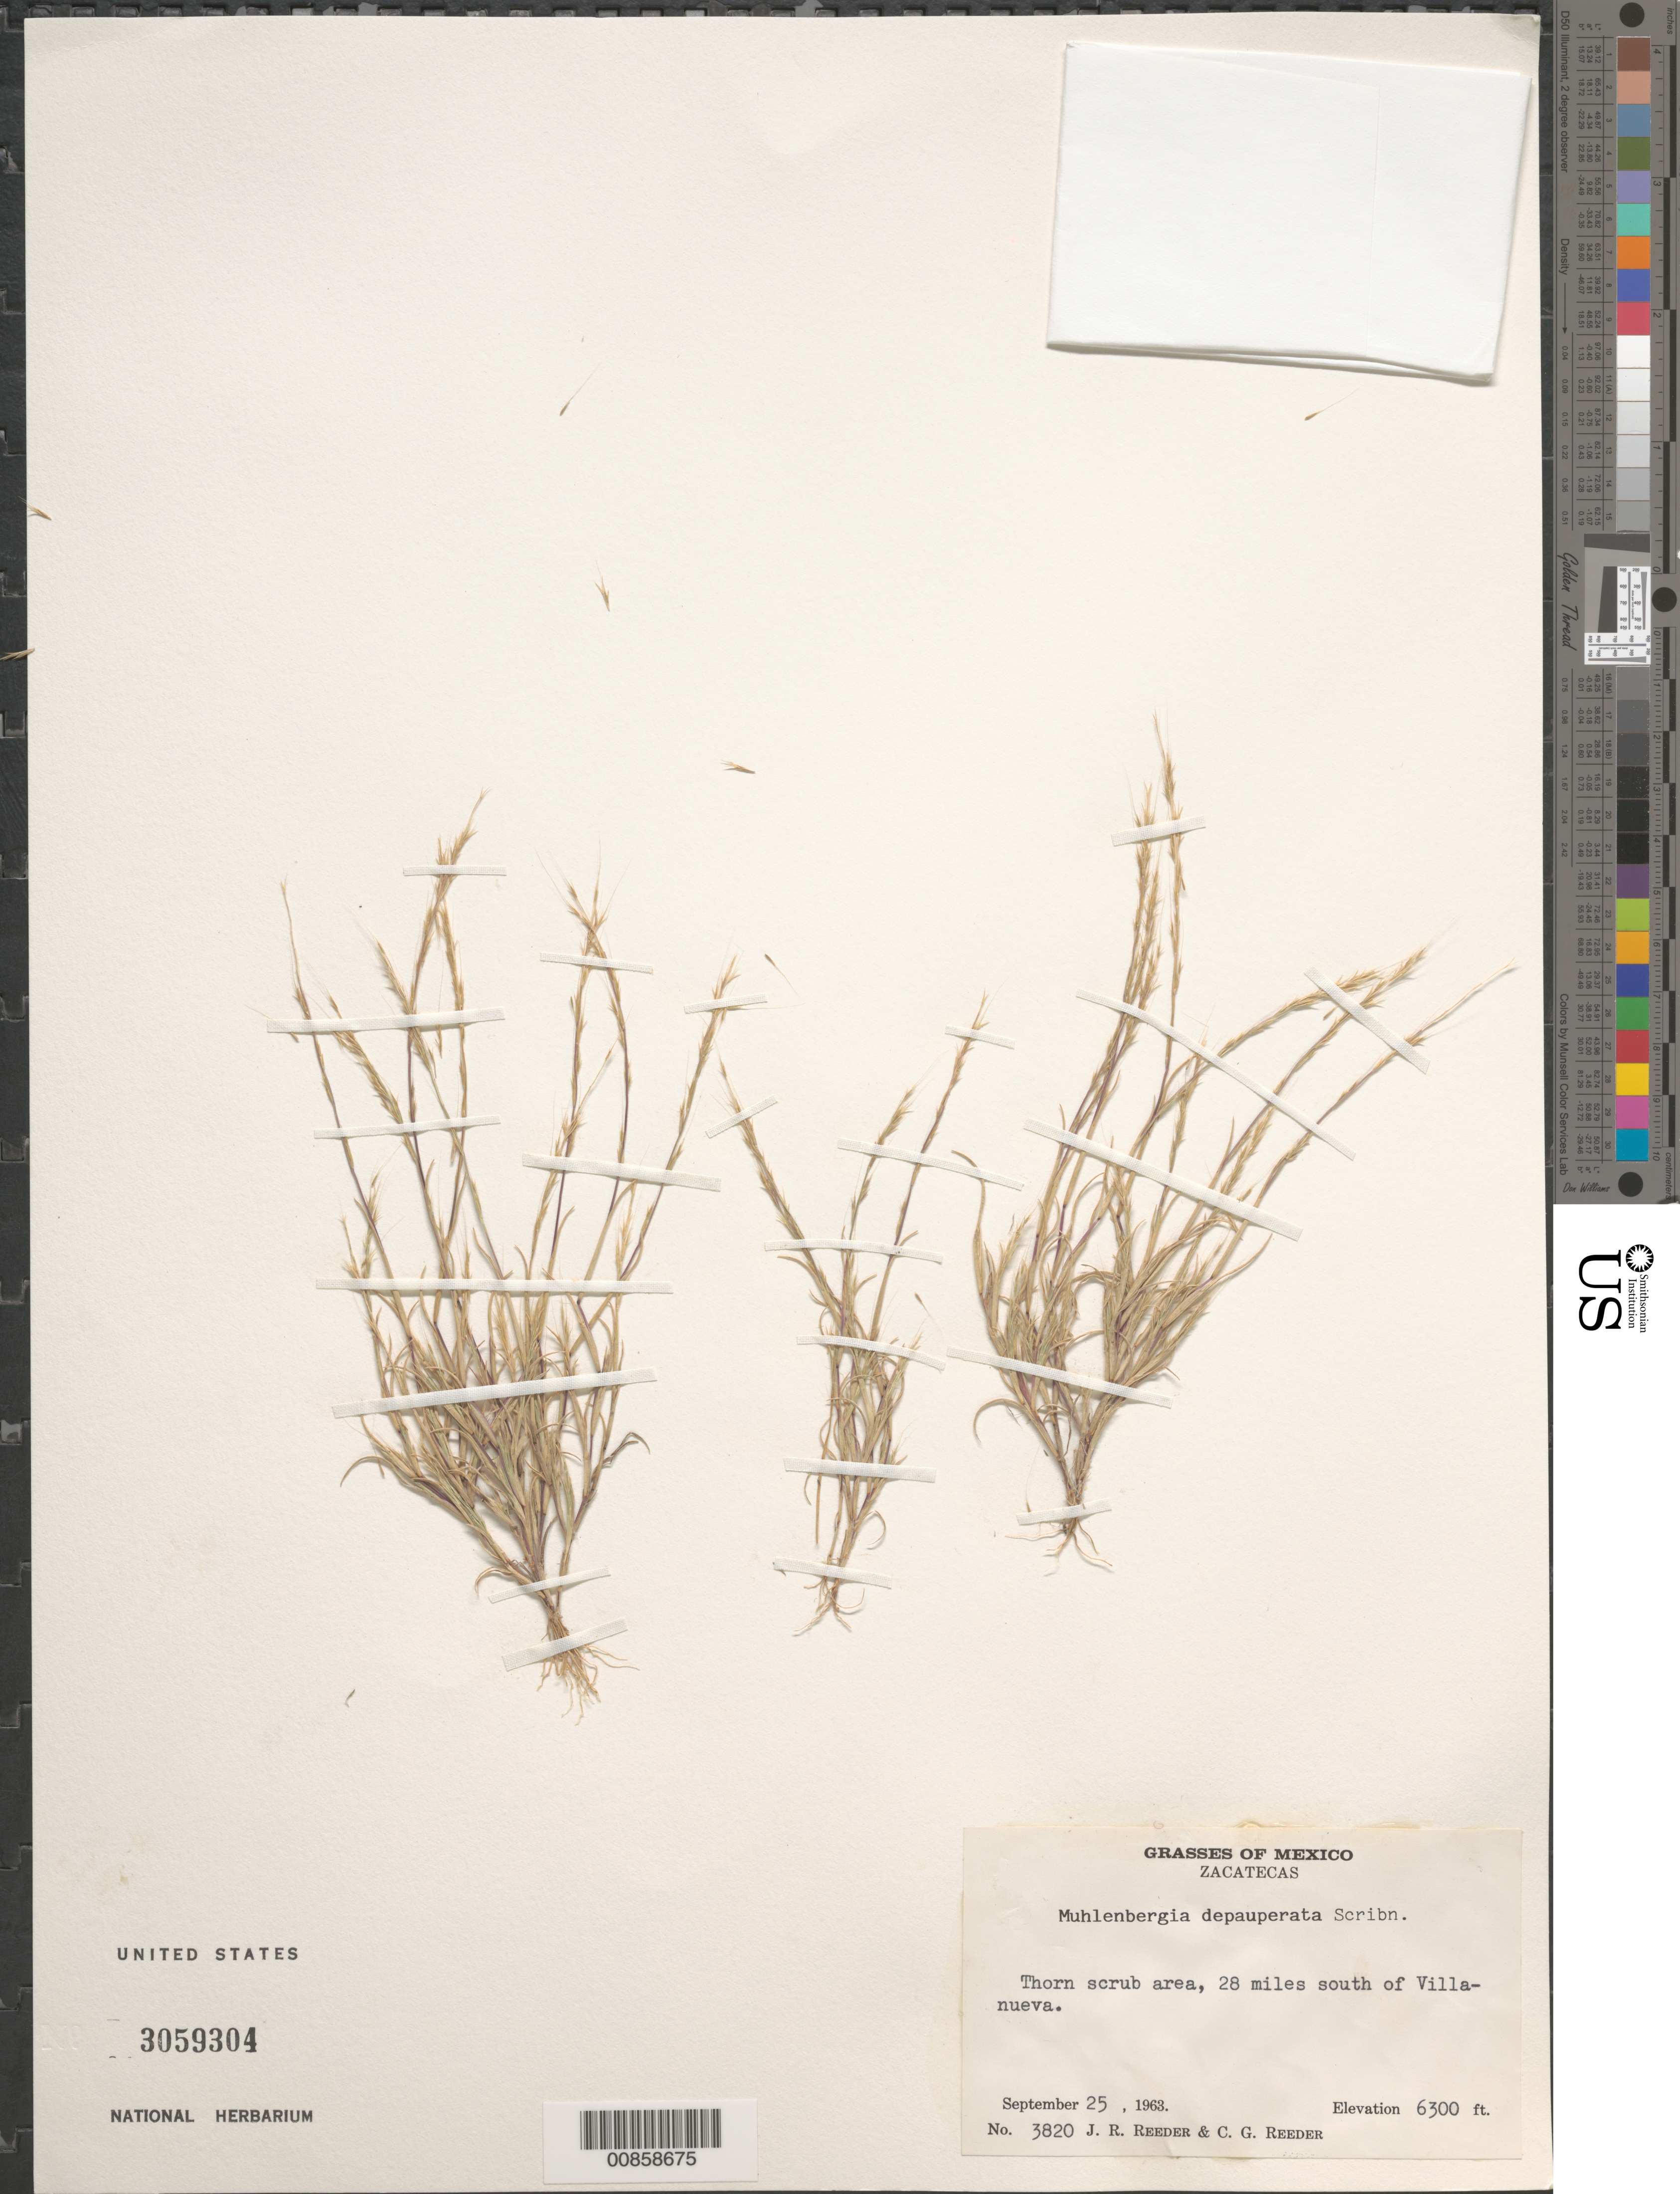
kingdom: Plantae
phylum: Tracheophyta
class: Liliopsida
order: Poales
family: Poaceae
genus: Muhlenbergia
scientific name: Muhlenbergia depauperata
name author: Scribn.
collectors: J. R. Reeder & C. G. Reeder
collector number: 3820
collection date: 1963-09-25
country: Mexico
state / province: Zacatecas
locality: Thorn scrub area, 28 miles south of Villanueva.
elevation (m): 1920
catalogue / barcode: US 3059304